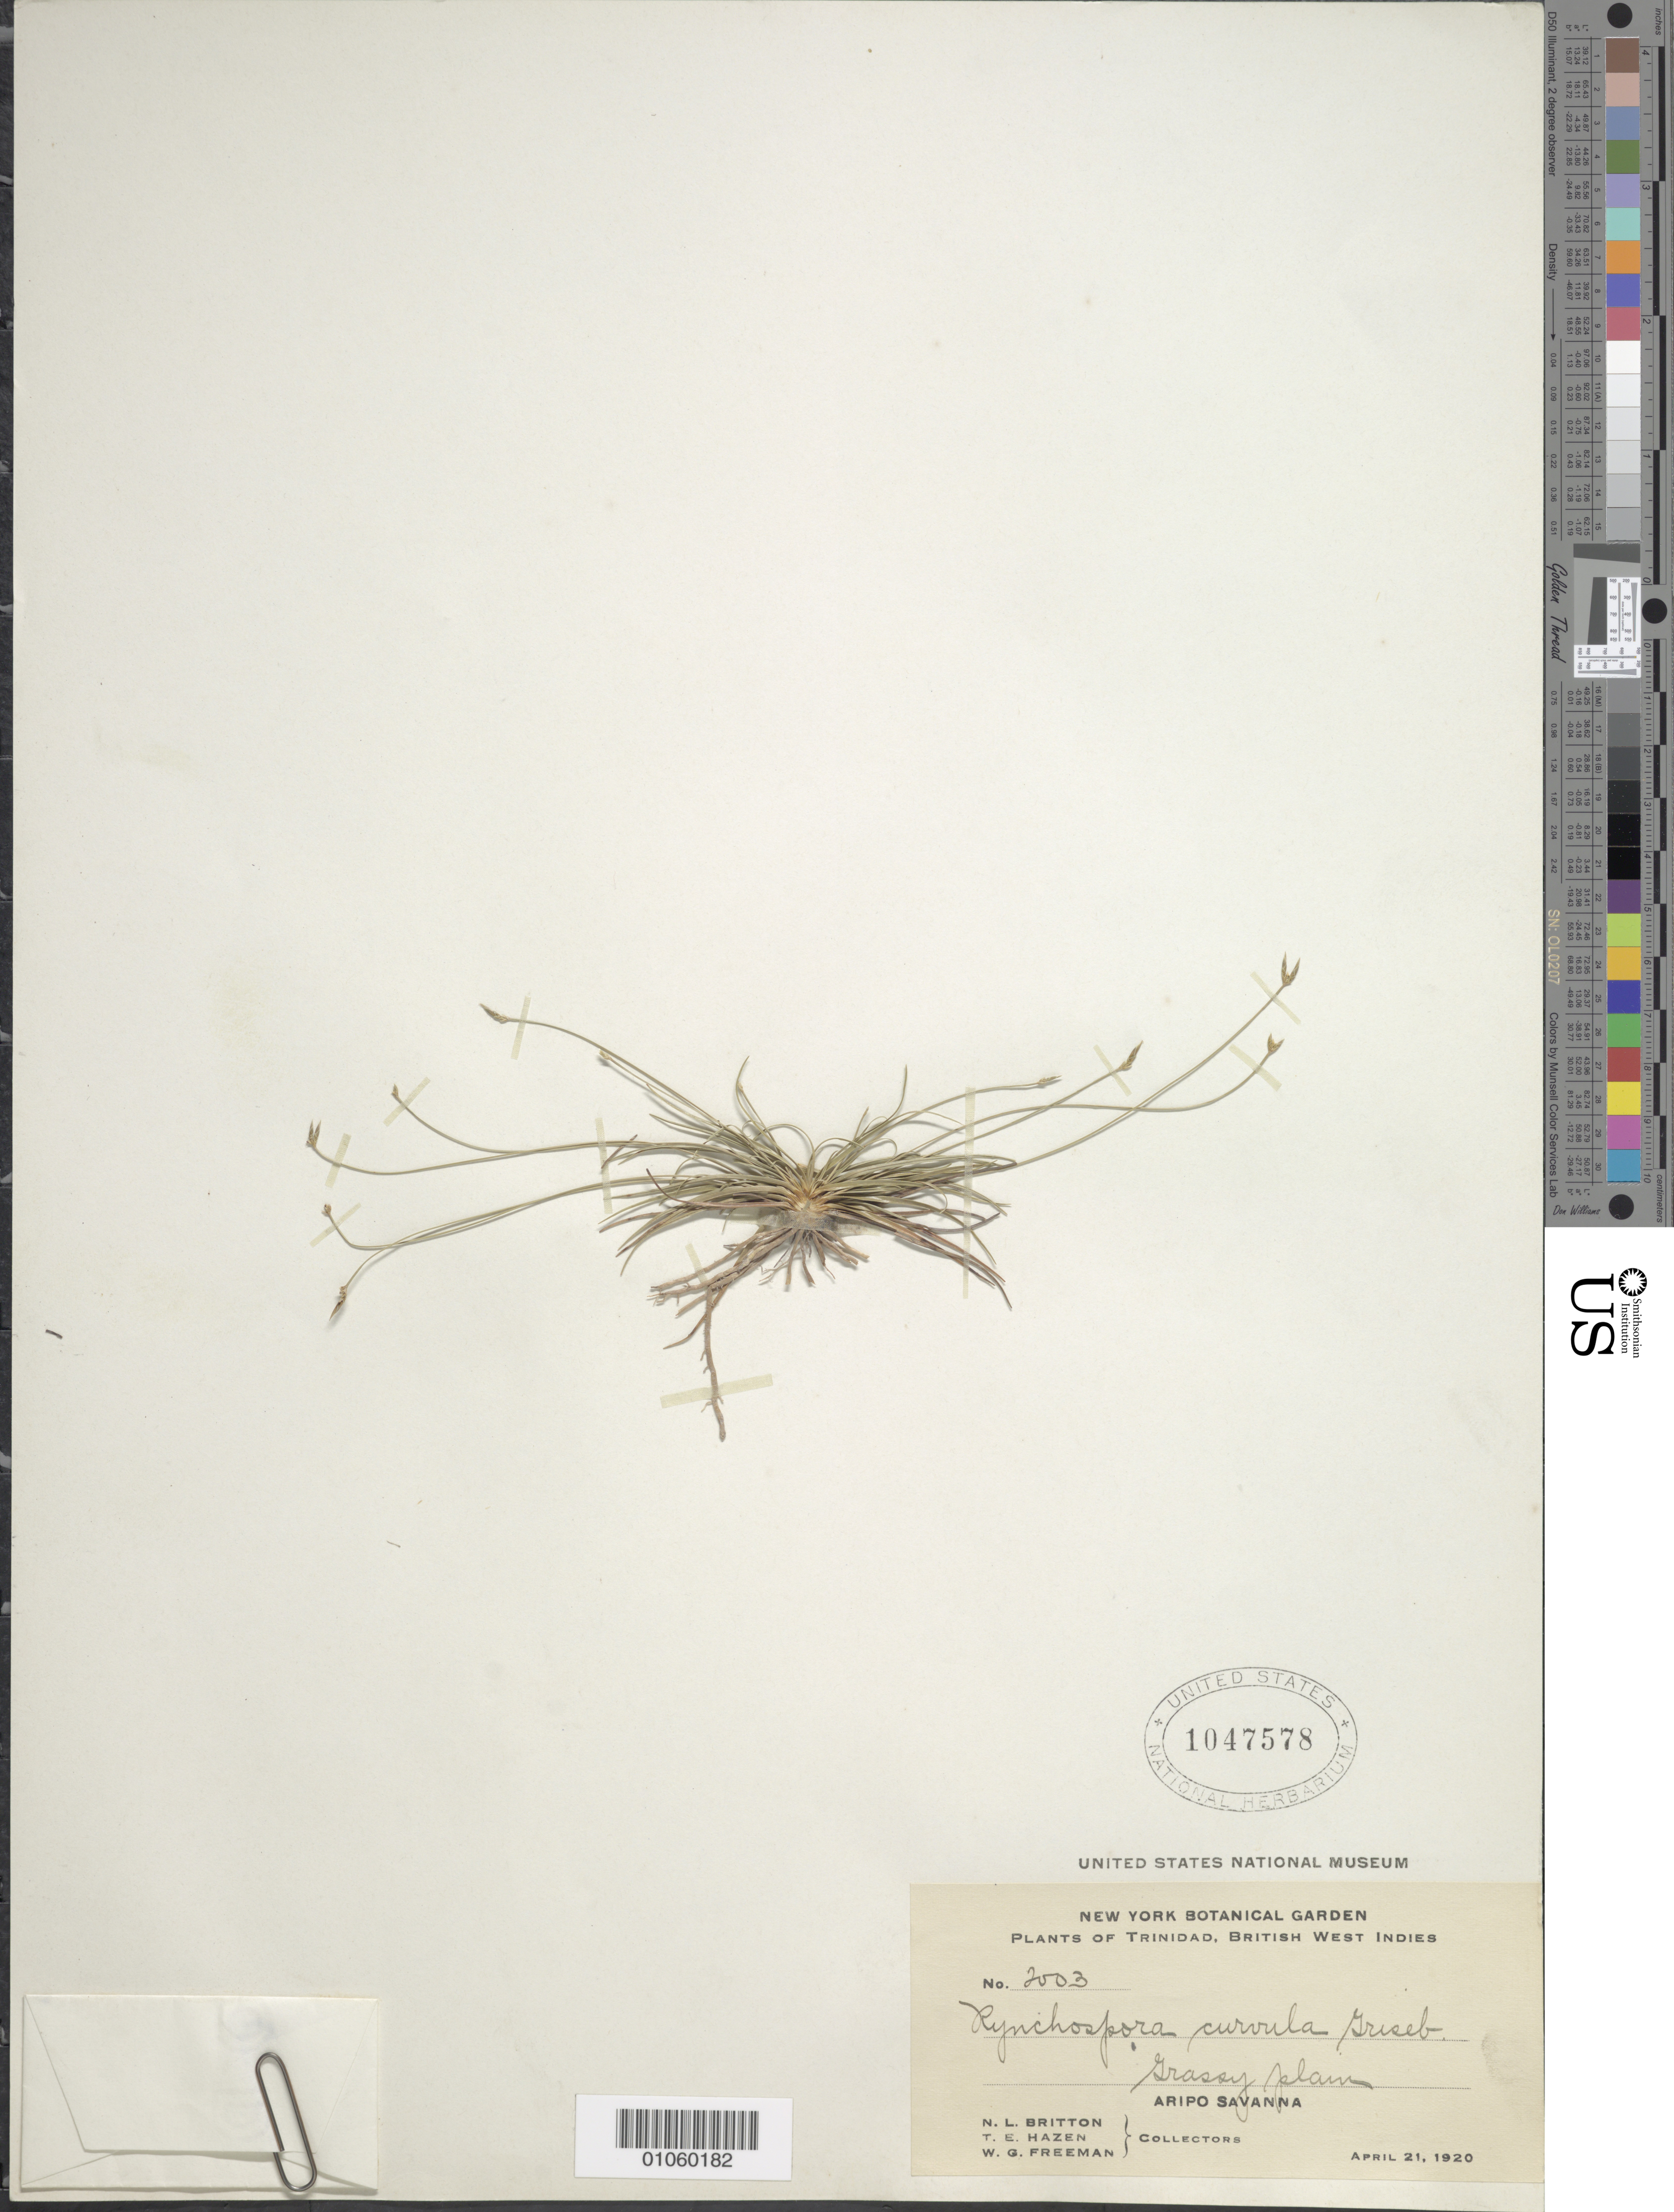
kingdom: Plantae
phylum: Tracheophyta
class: Liliopsida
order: Poales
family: Cyperaceae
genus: Rhynchospora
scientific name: Rhynchospora curvula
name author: Griseb.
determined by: Alves, K.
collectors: N. Britton, T. E. Hazen & W. Freeman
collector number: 2003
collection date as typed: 21 Apr 1920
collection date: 1920-04-21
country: Trinidad and Tobago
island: Trinidad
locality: Aripo Savanna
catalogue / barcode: US 1047578